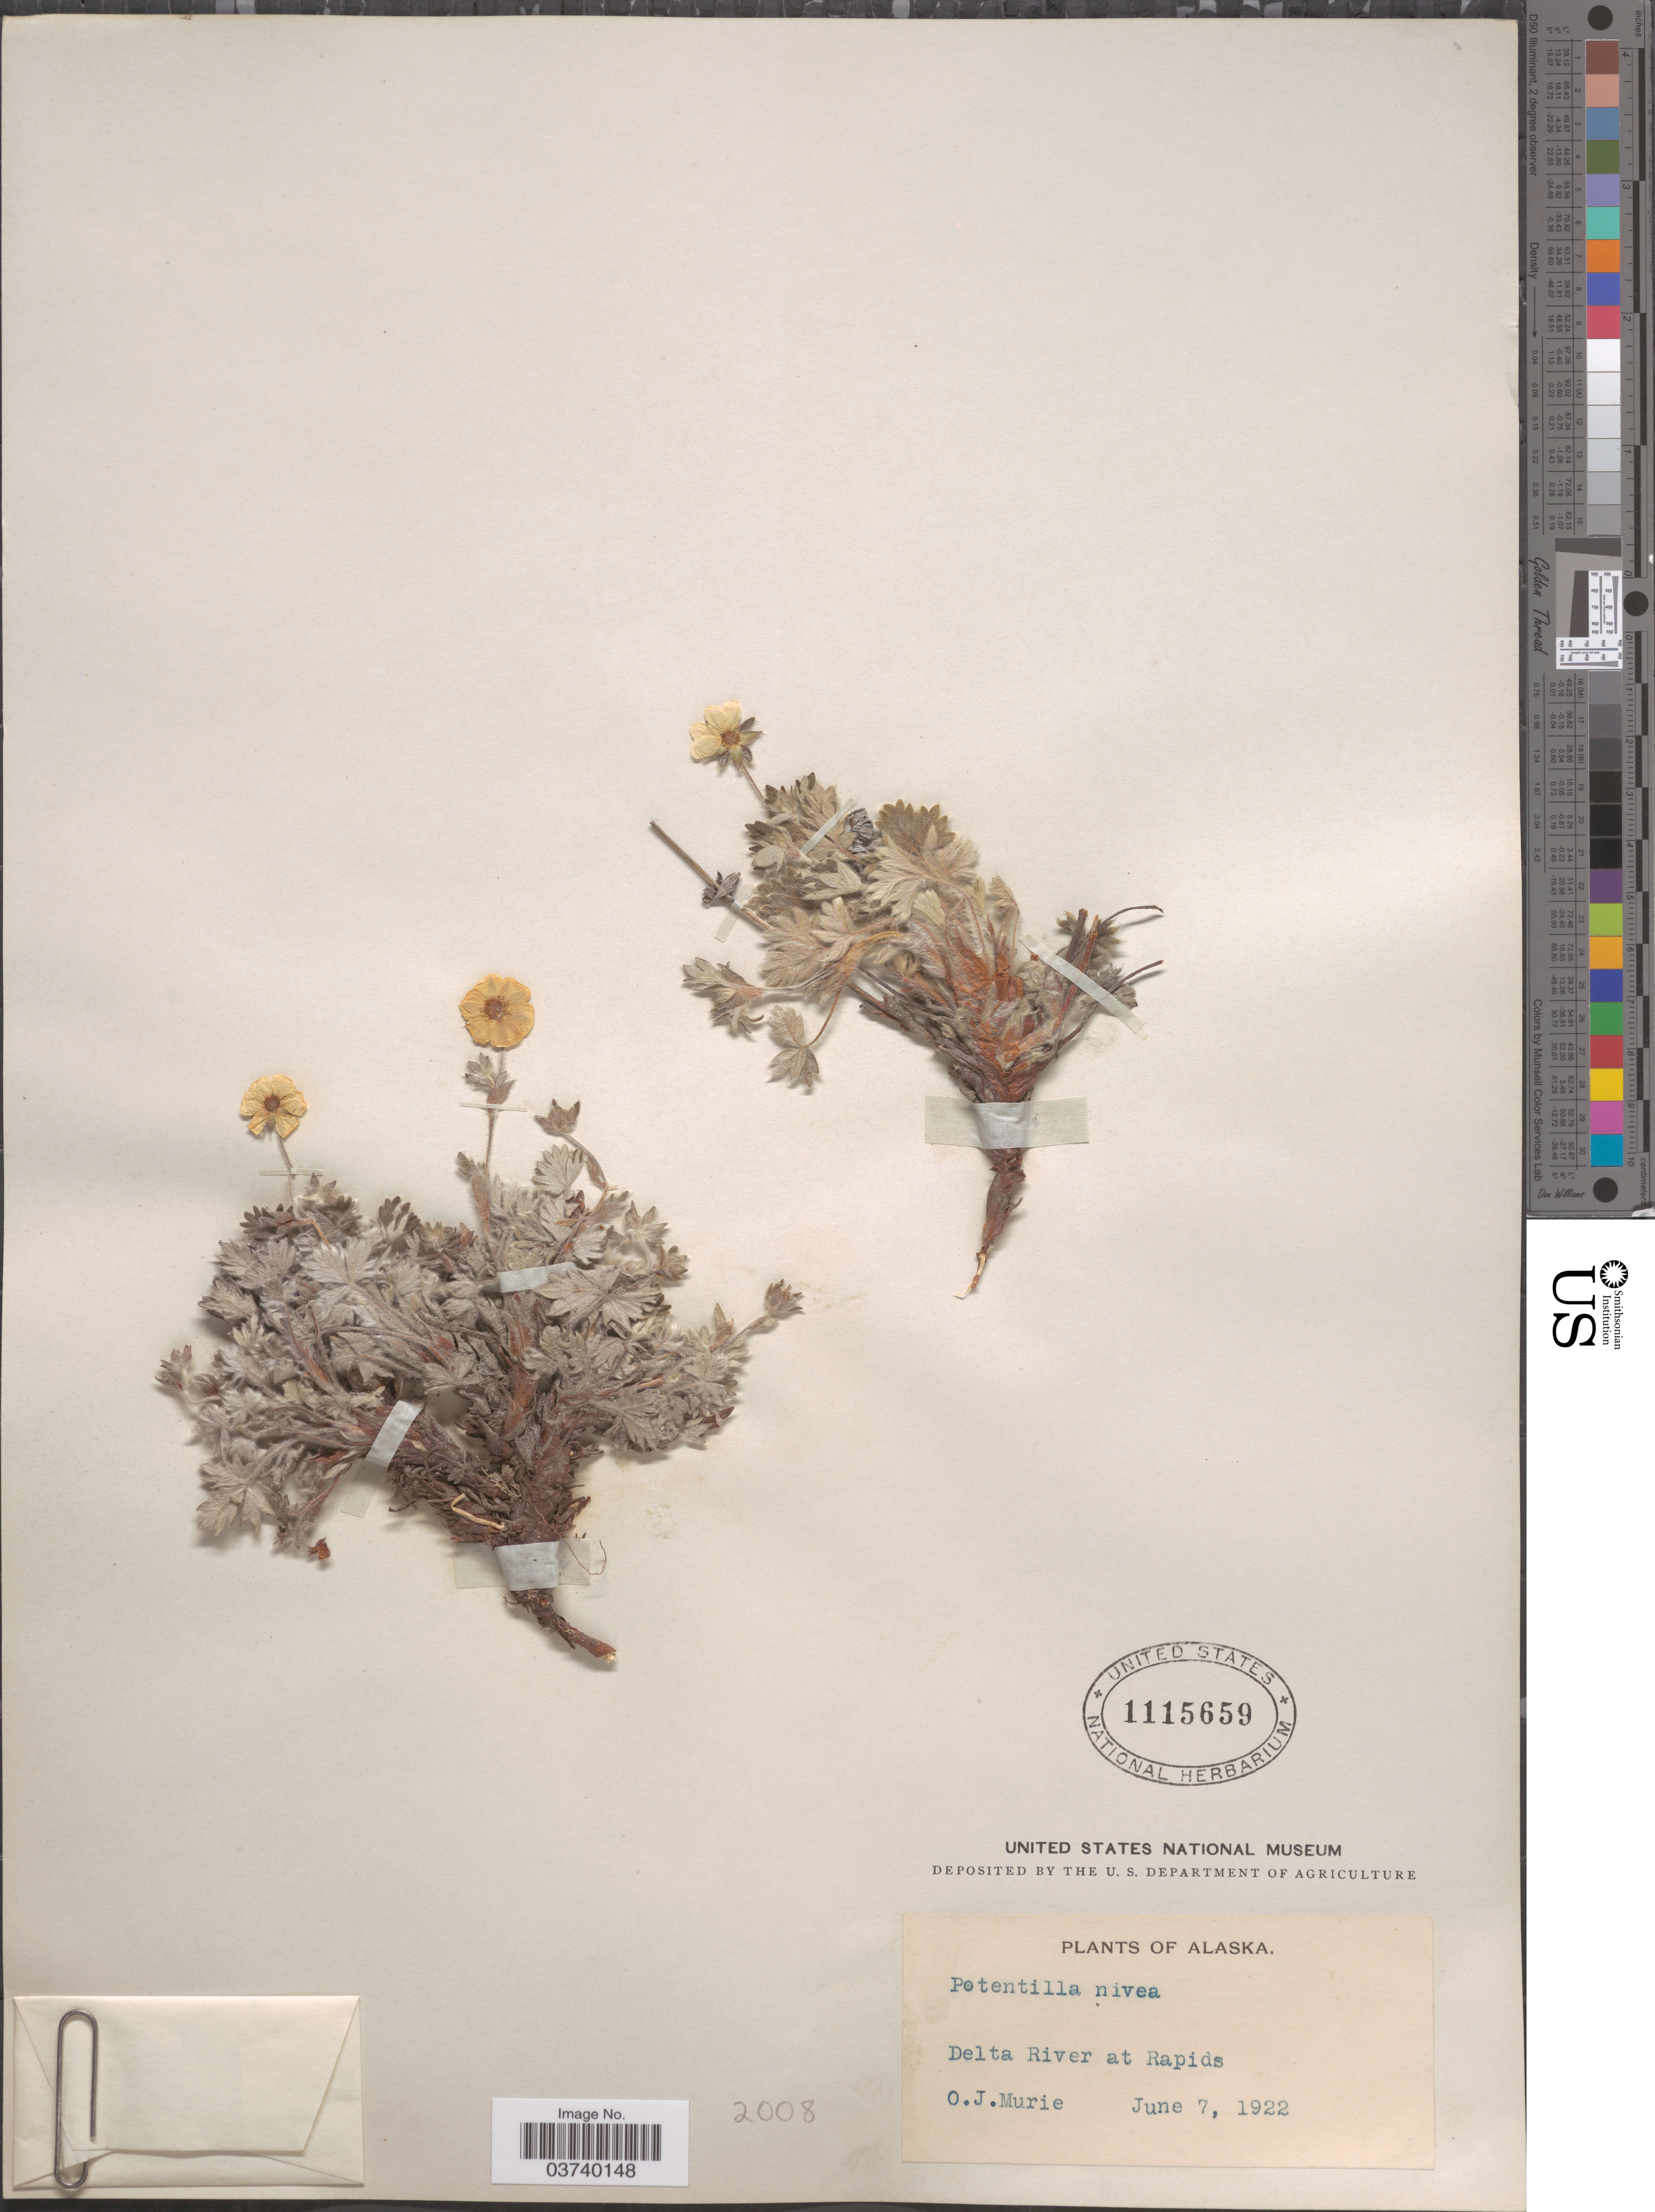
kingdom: Plantae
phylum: Tracheophyta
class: Magnoliopsida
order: Rosales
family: Rosaceae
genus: Potentilla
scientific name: Potentilla nivea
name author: L.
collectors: O. Murie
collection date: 1922-06-07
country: United States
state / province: Alaska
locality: Delta River at Rapids.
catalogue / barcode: US 1115659